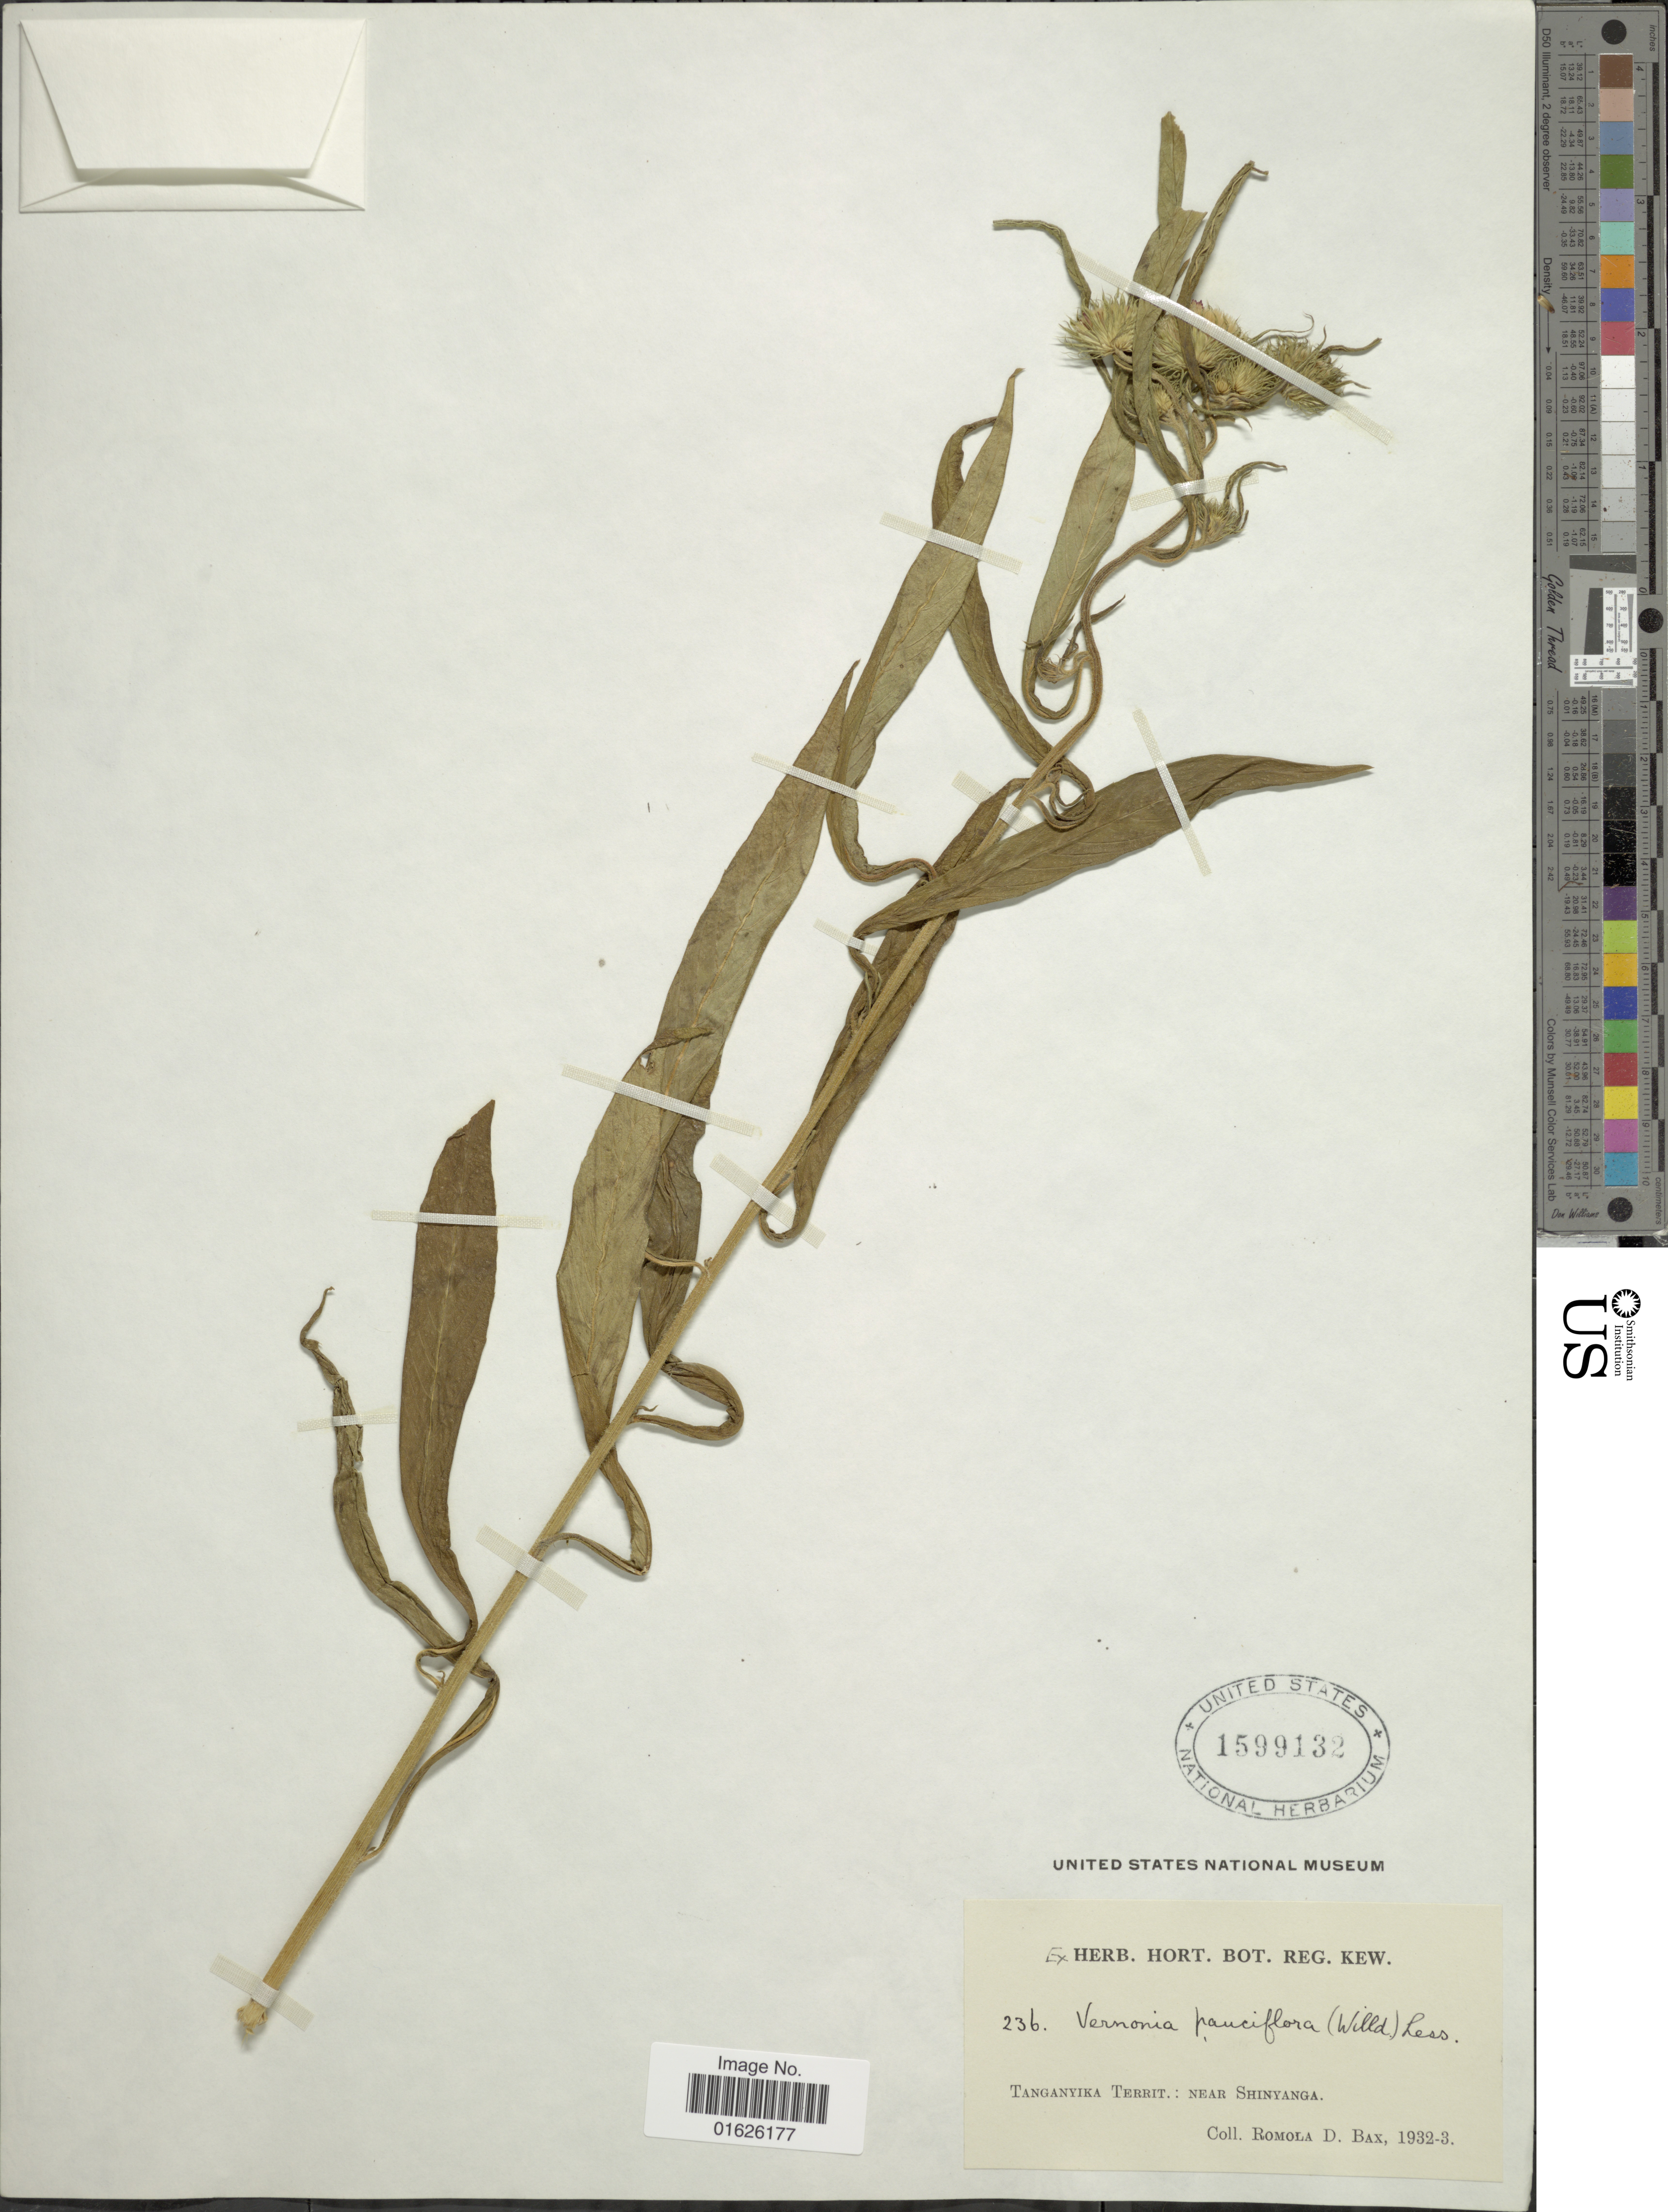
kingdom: Plantae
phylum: Tracheophyta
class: Magnoliopsida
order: Asterales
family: Asteraceae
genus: Centrapalus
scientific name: Centrapalus pauciflorus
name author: (Willd.) H. Rob.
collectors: R. Bax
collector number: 236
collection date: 1932/1933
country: Tanzania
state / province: Shinyanga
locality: Tanganyika territ. : near Shinyanga.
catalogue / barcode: US 1599132